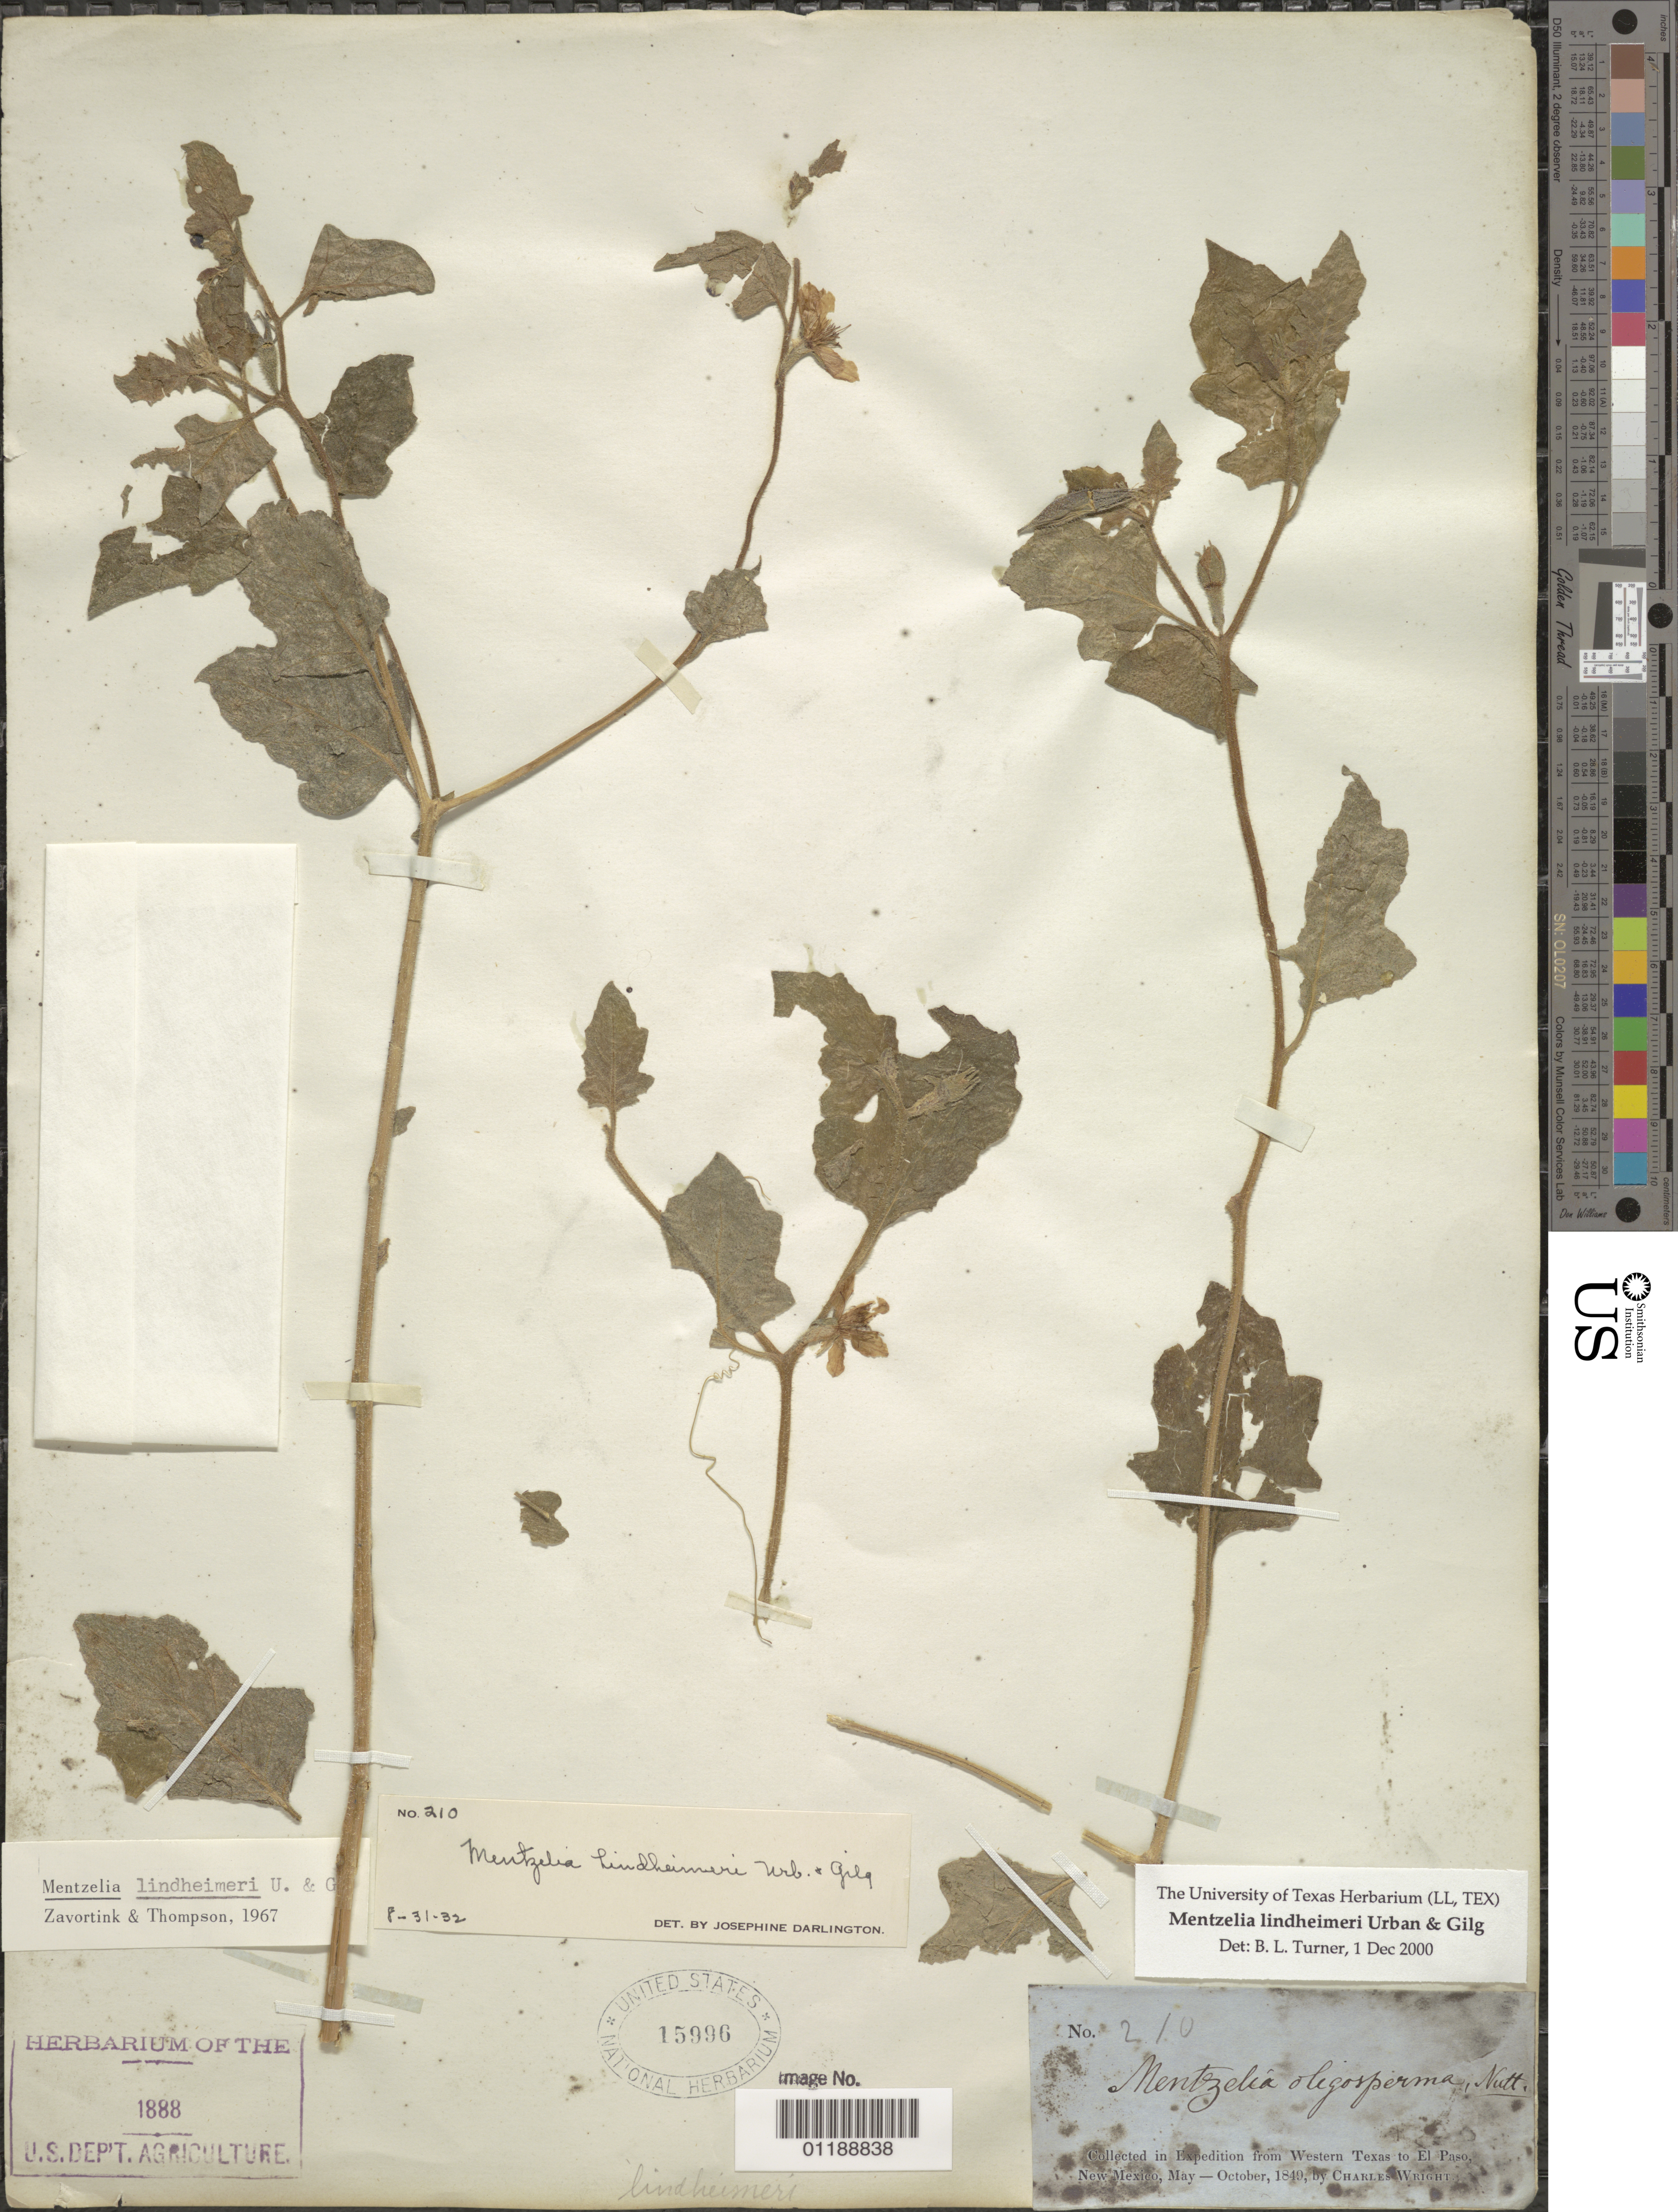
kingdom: Plantae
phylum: Tracheophyta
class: Magnoliopsida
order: Cornales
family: Loasaceae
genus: Mentzelia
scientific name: Mentzelia lindheimeri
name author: Urb. & Gilg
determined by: Turner, B. L.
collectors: C. Wright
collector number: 210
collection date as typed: May 1849 to -- Oct 1849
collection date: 1849-05/1849-10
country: United States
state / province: New Mexico / Texas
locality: from Western Texas to El Paso, New Mexico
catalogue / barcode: US 15996